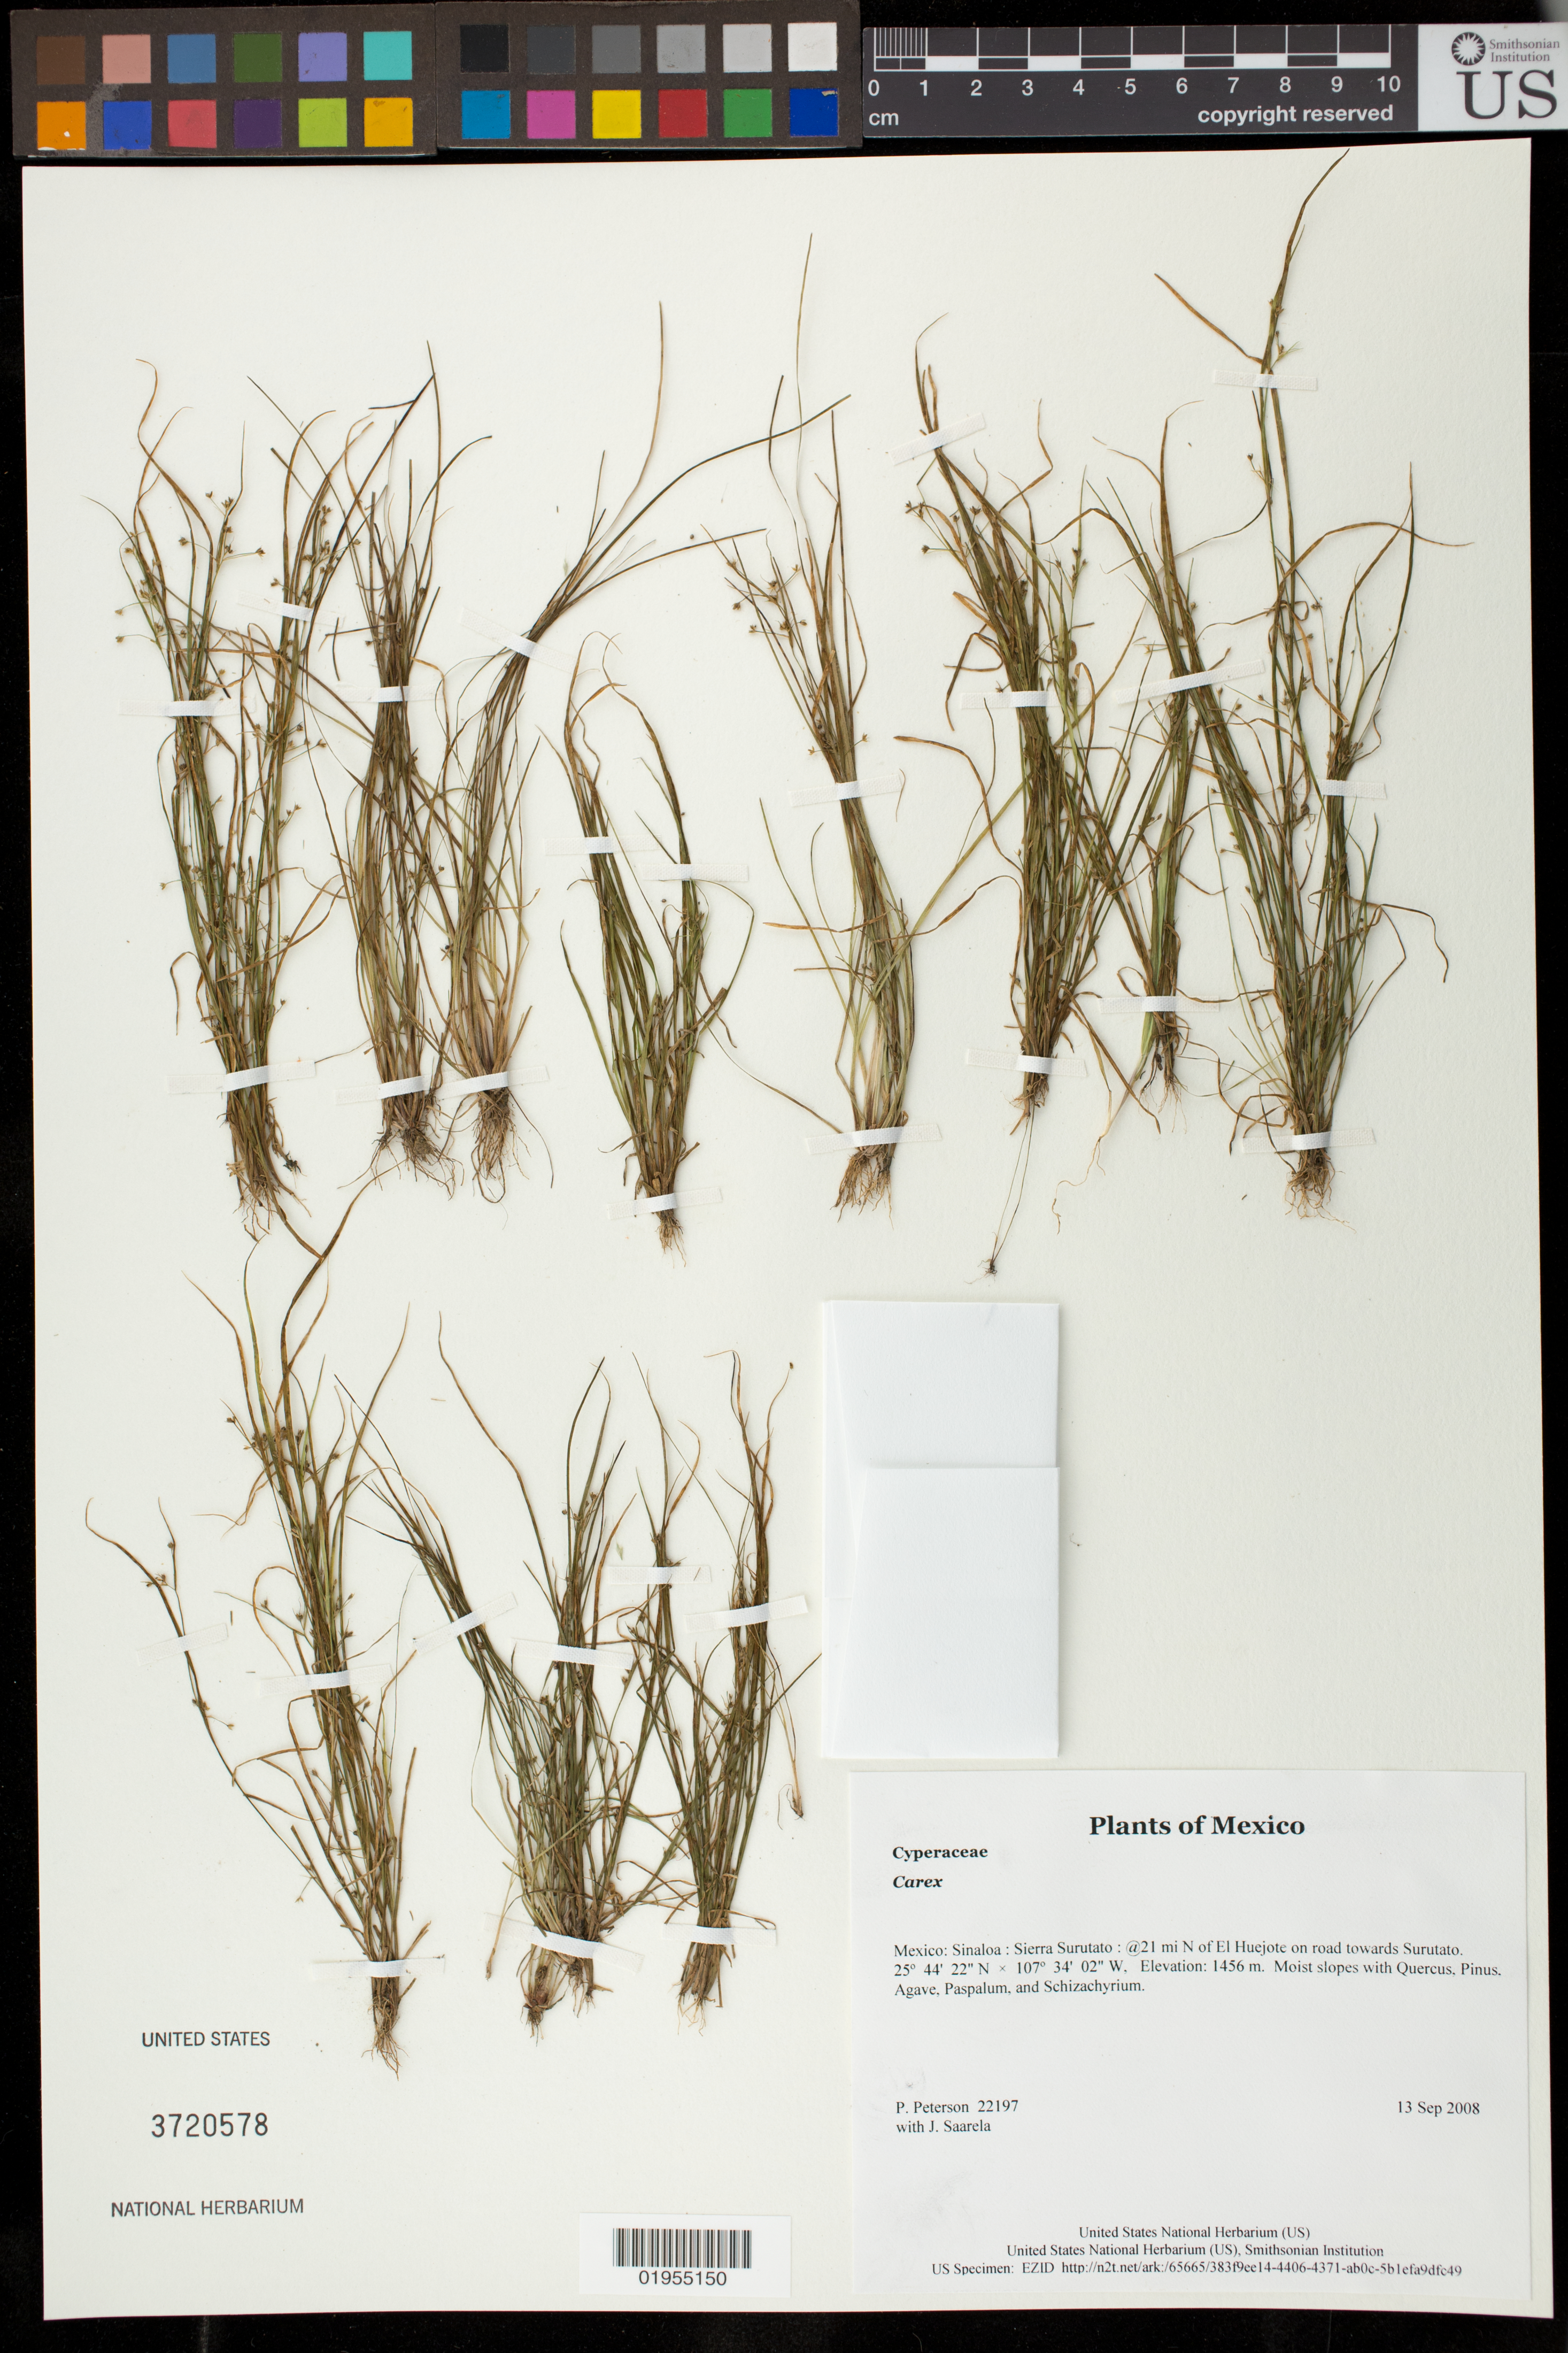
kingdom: Plantae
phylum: Tracheophyta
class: Liliopsida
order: Poales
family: Cyperaceae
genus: Rhynchospora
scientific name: Rhynchospora contracta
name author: (Nees) J. Raynal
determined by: Strong, Mark T., (BOT), Smithsonian Institution - National Museum of Natural History (UNITED STATES)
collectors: P. M. Peterson & J. Saarela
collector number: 22197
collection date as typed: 13 Sep 2008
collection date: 2008-09-13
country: Mexico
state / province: Sinaloa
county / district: Sierra Surutato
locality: @21 mi N of El Huejote on road towards Surutato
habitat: Moist slopes with Quercus, Pinus, Agave, Paspalum, and Schizachyrium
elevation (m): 1456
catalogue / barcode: US 3720578